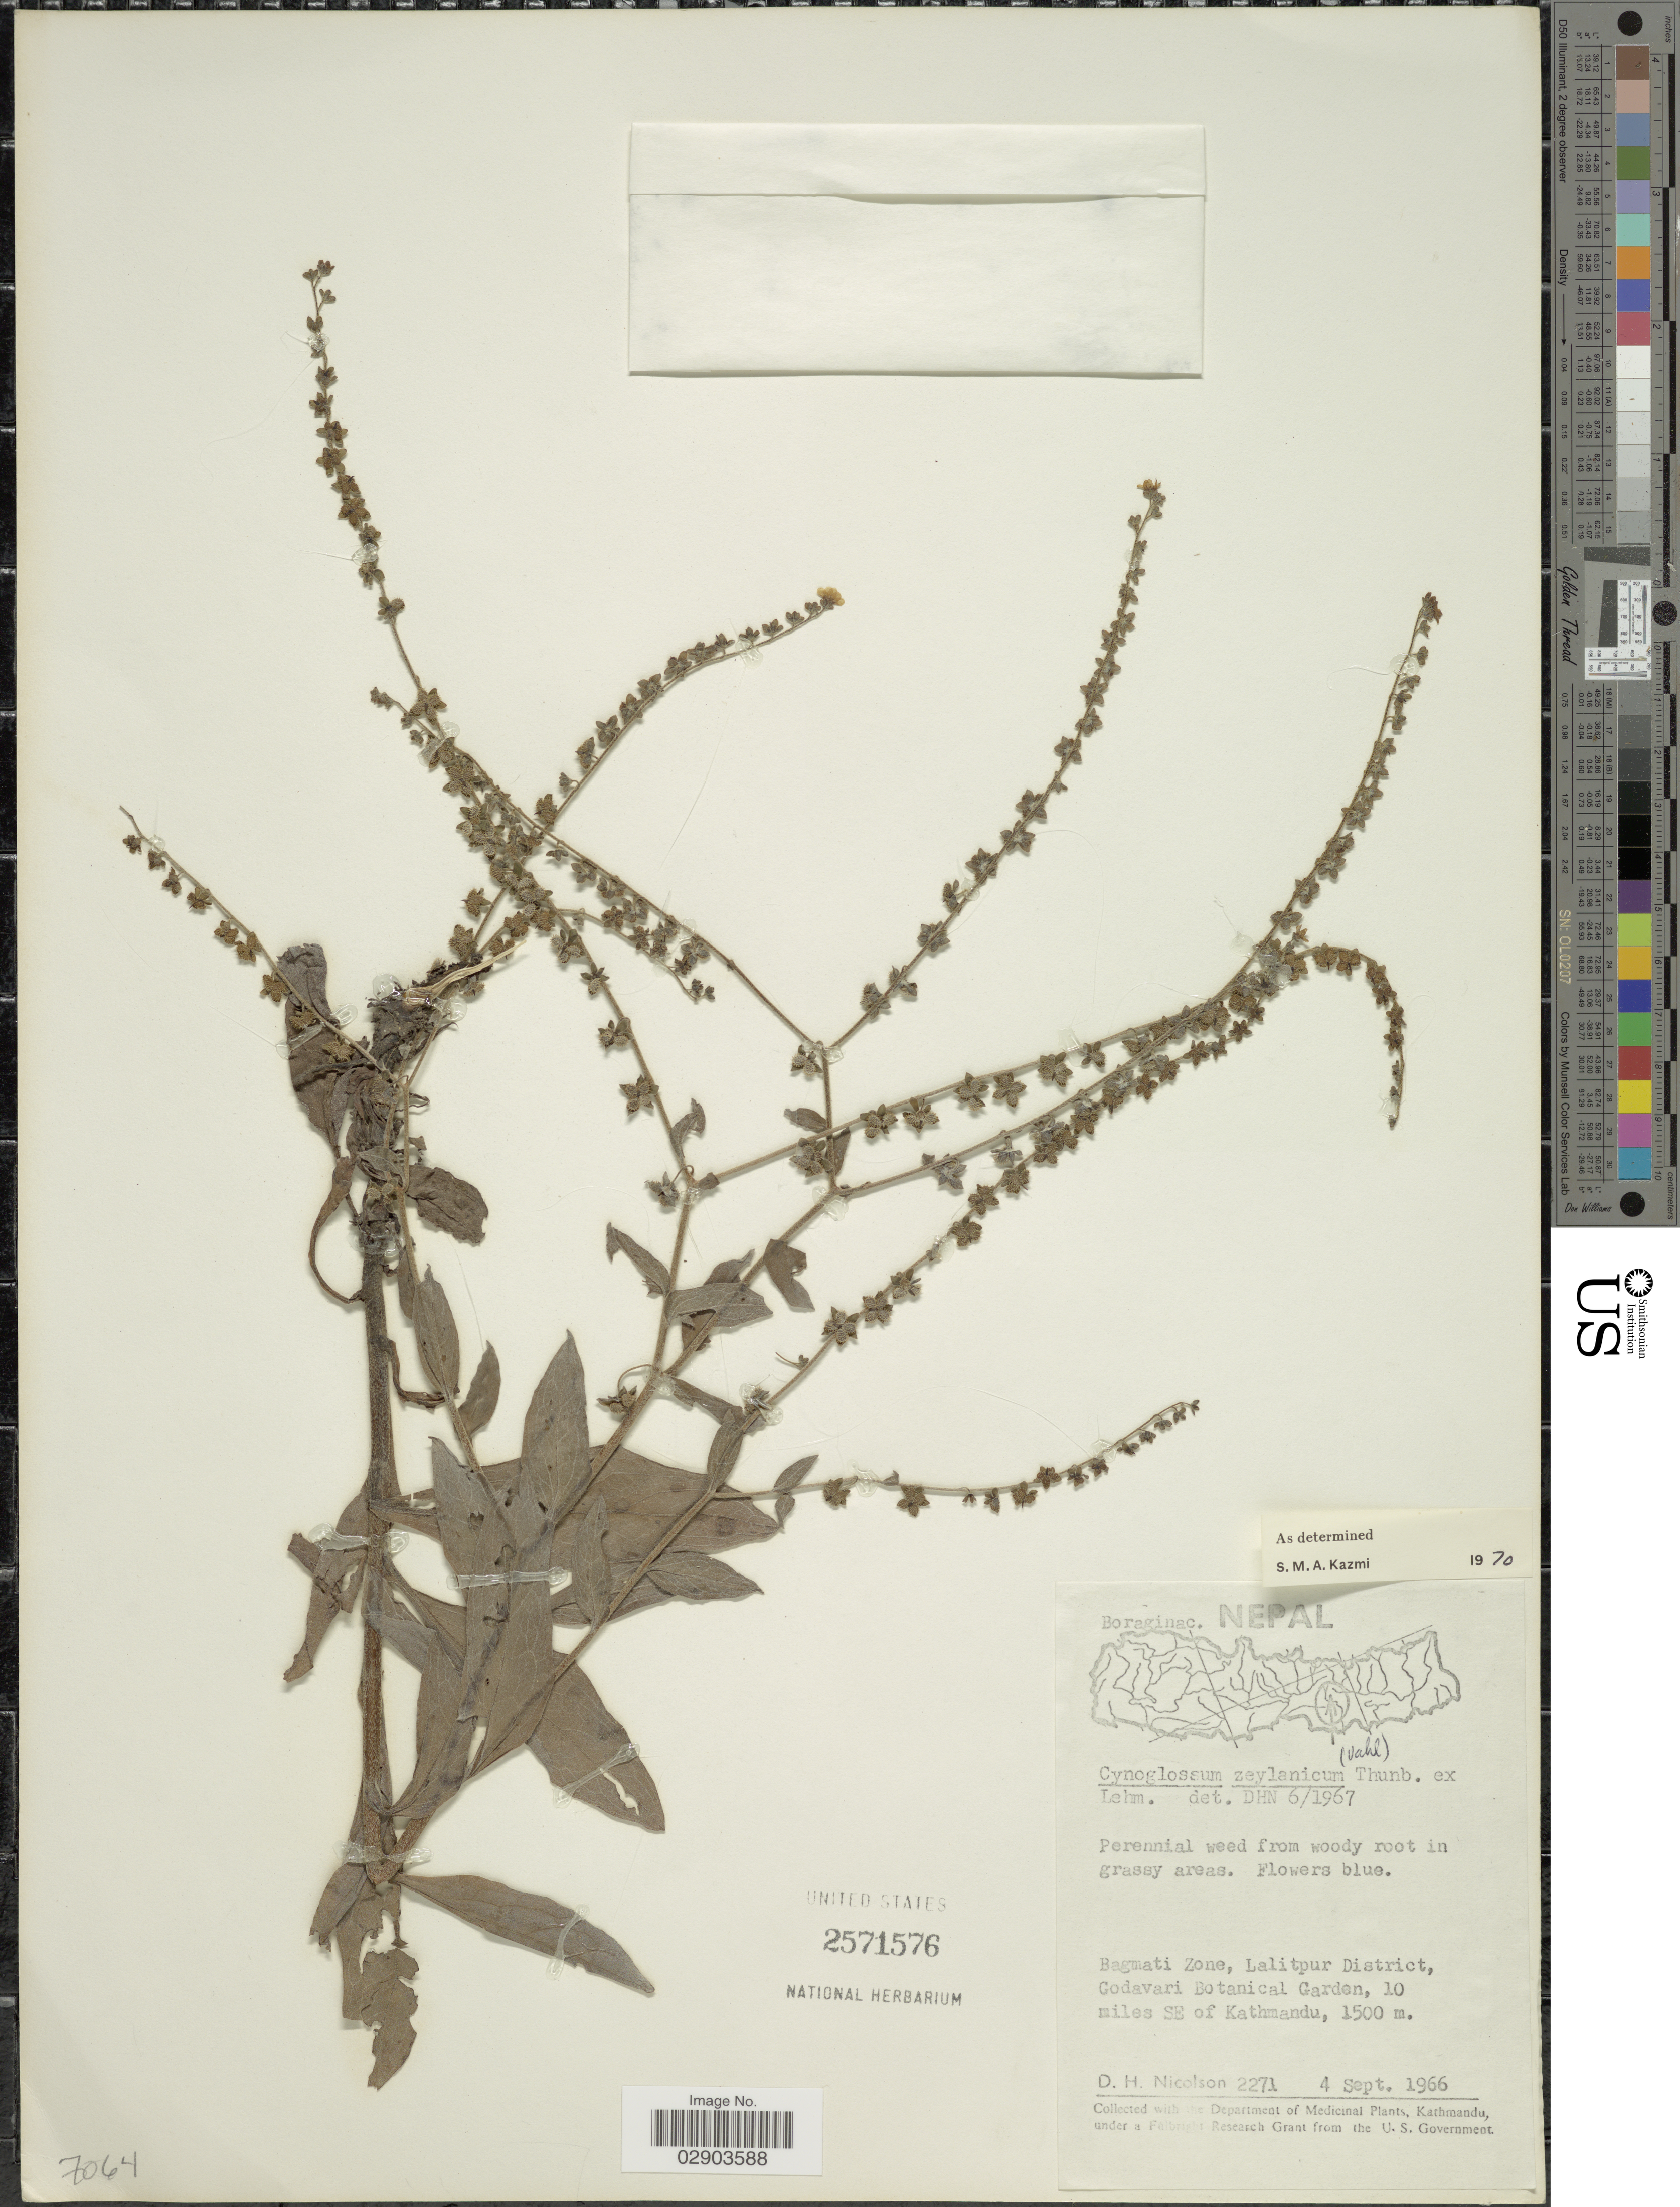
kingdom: Plantae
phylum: Tracheophyta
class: Magnoliopsida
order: Boraginales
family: Boraginaceae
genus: Cynoglossum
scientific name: Cynoglossum zeylanicum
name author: Thunb. ex Lehm.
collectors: D. H. Nicolson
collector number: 2271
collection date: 1966-09-04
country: Nepal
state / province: Bagmati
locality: Bagmati Zone, Lalitpur District, Godavari Botanical Garden, 10 miles SE of Kathmandu.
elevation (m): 1500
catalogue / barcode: US 2571576